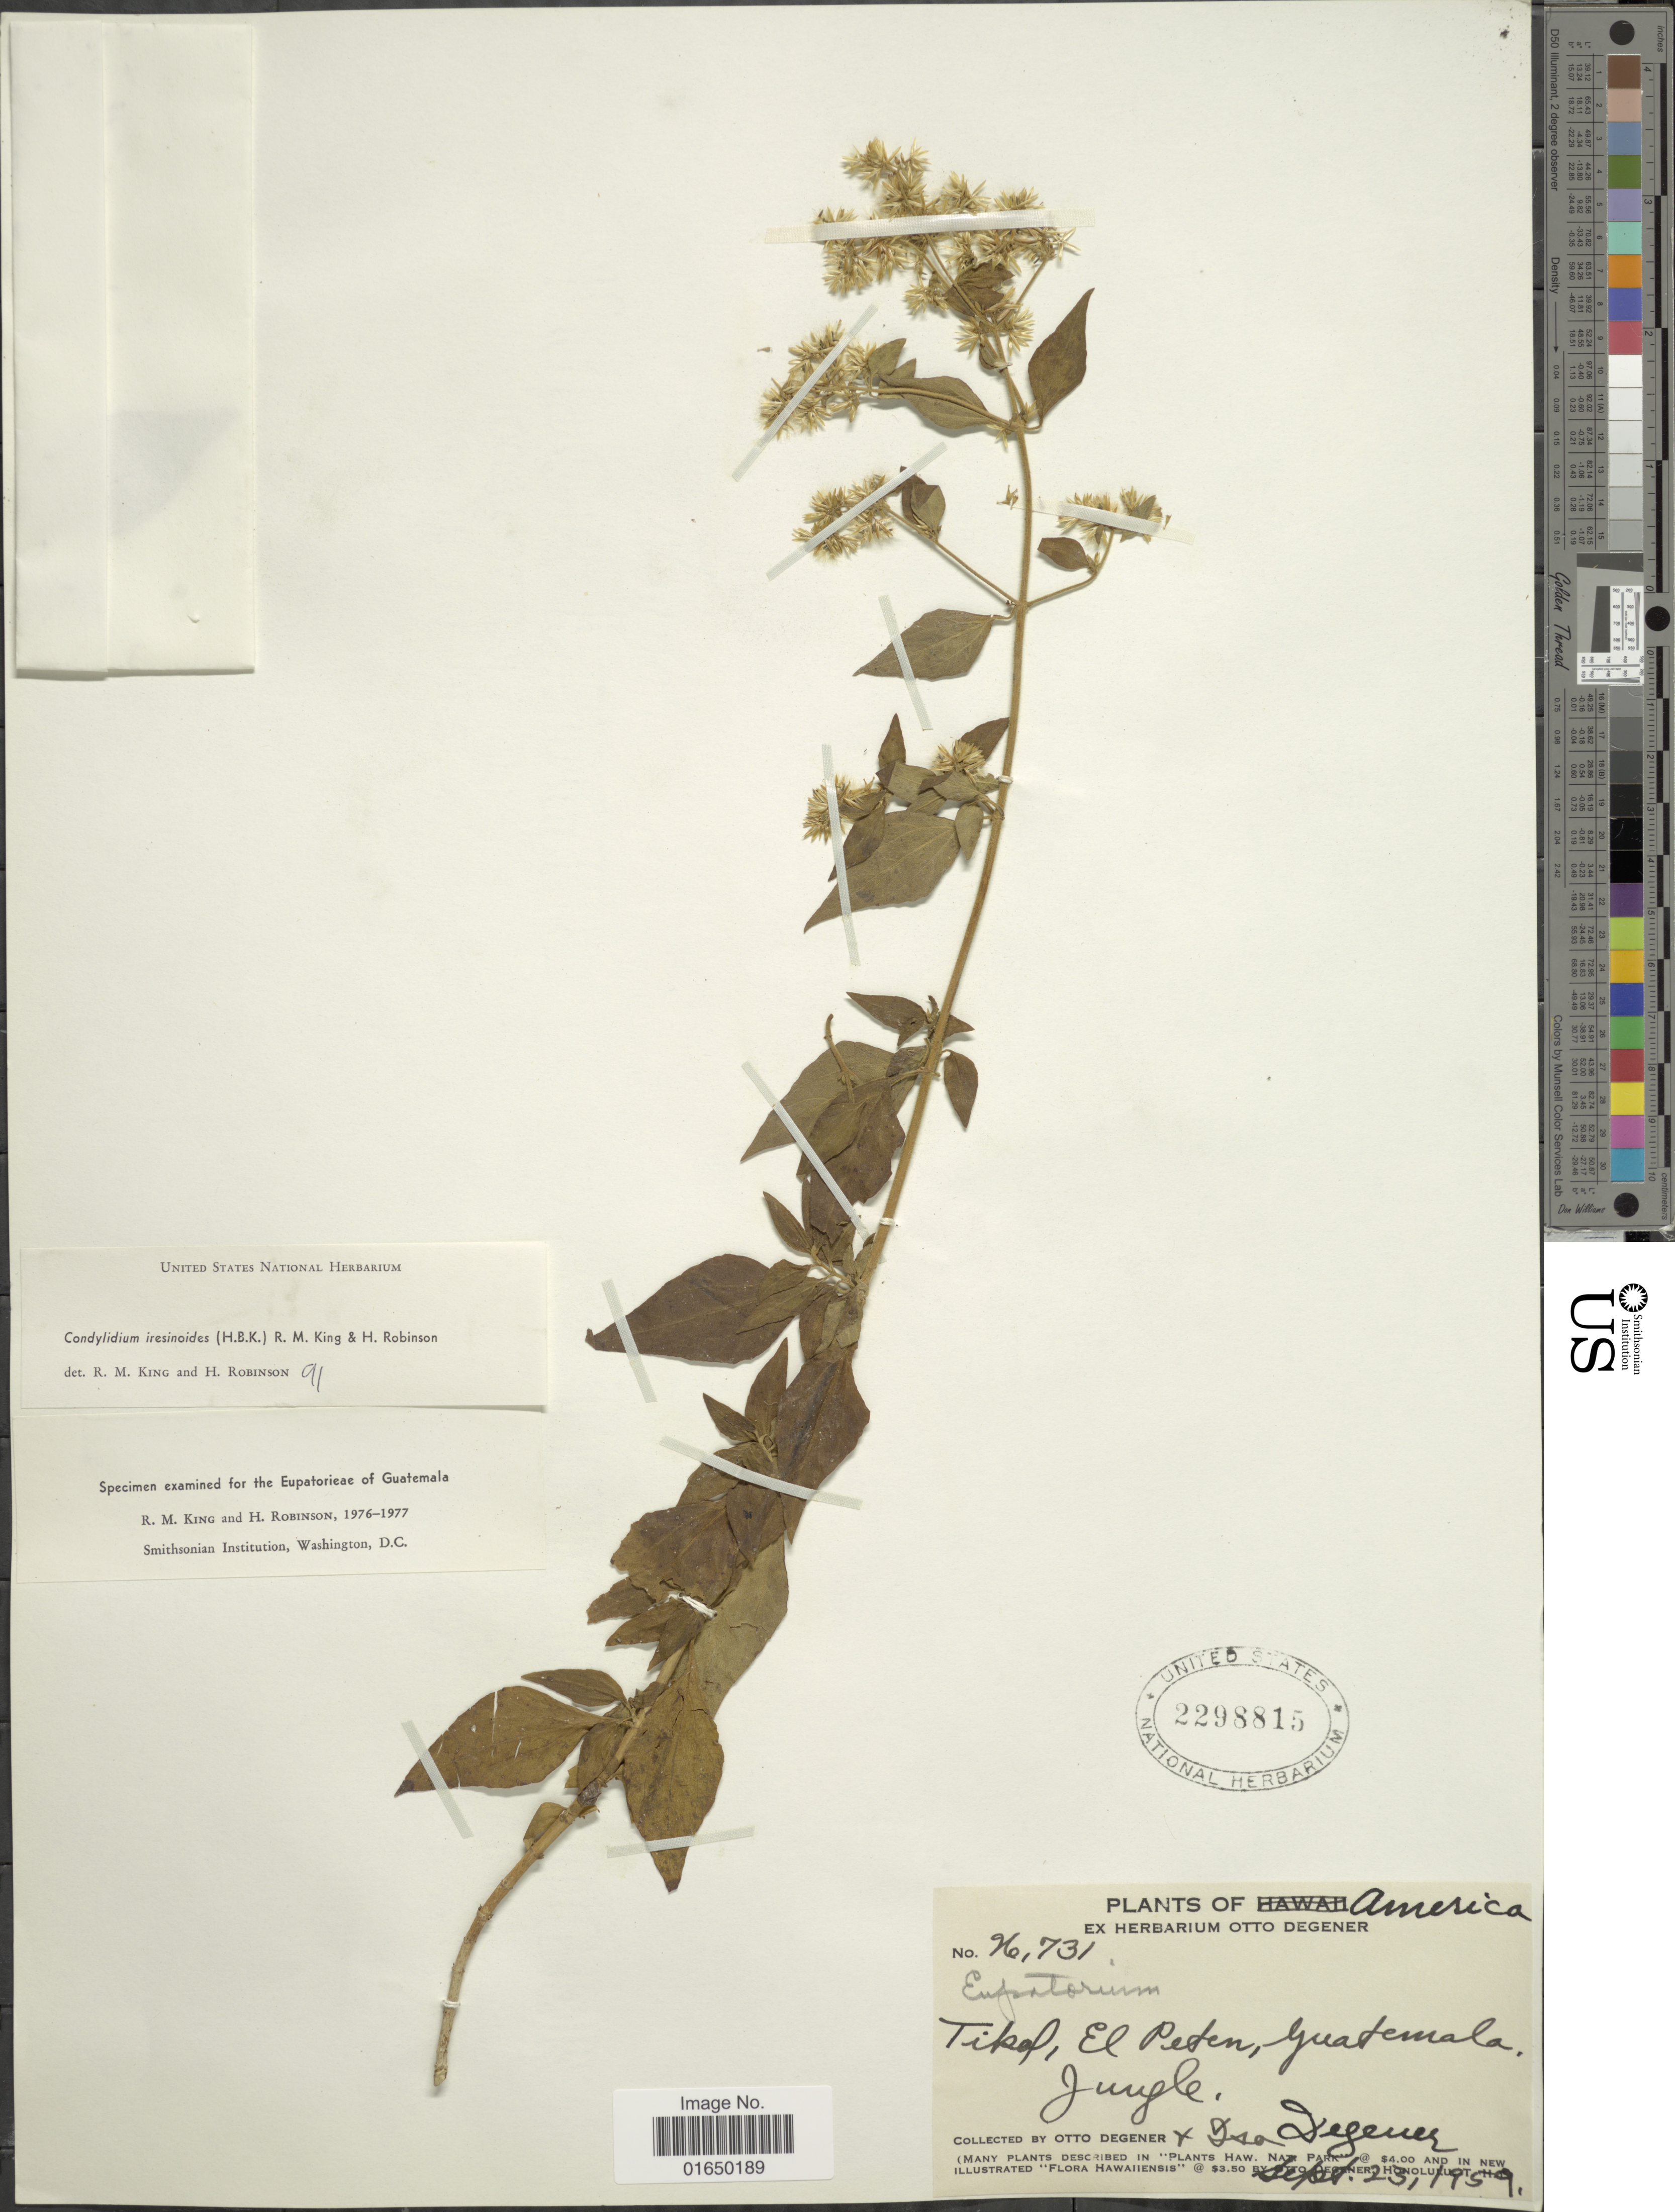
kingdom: Plantae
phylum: Tracheophyta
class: Magnoliopsida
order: Asterales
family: Asteraceae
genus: Condylidium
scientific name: Condylidium iresinoides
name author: (Kunth) R.M. King & H. Rob.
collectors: O. Degener & I. Degener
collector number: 26731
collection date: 1959-09-23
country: Guatemala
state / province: El Petén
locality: Tikal, El Peten, Guatemala, Jungle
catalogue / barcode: US 2298815